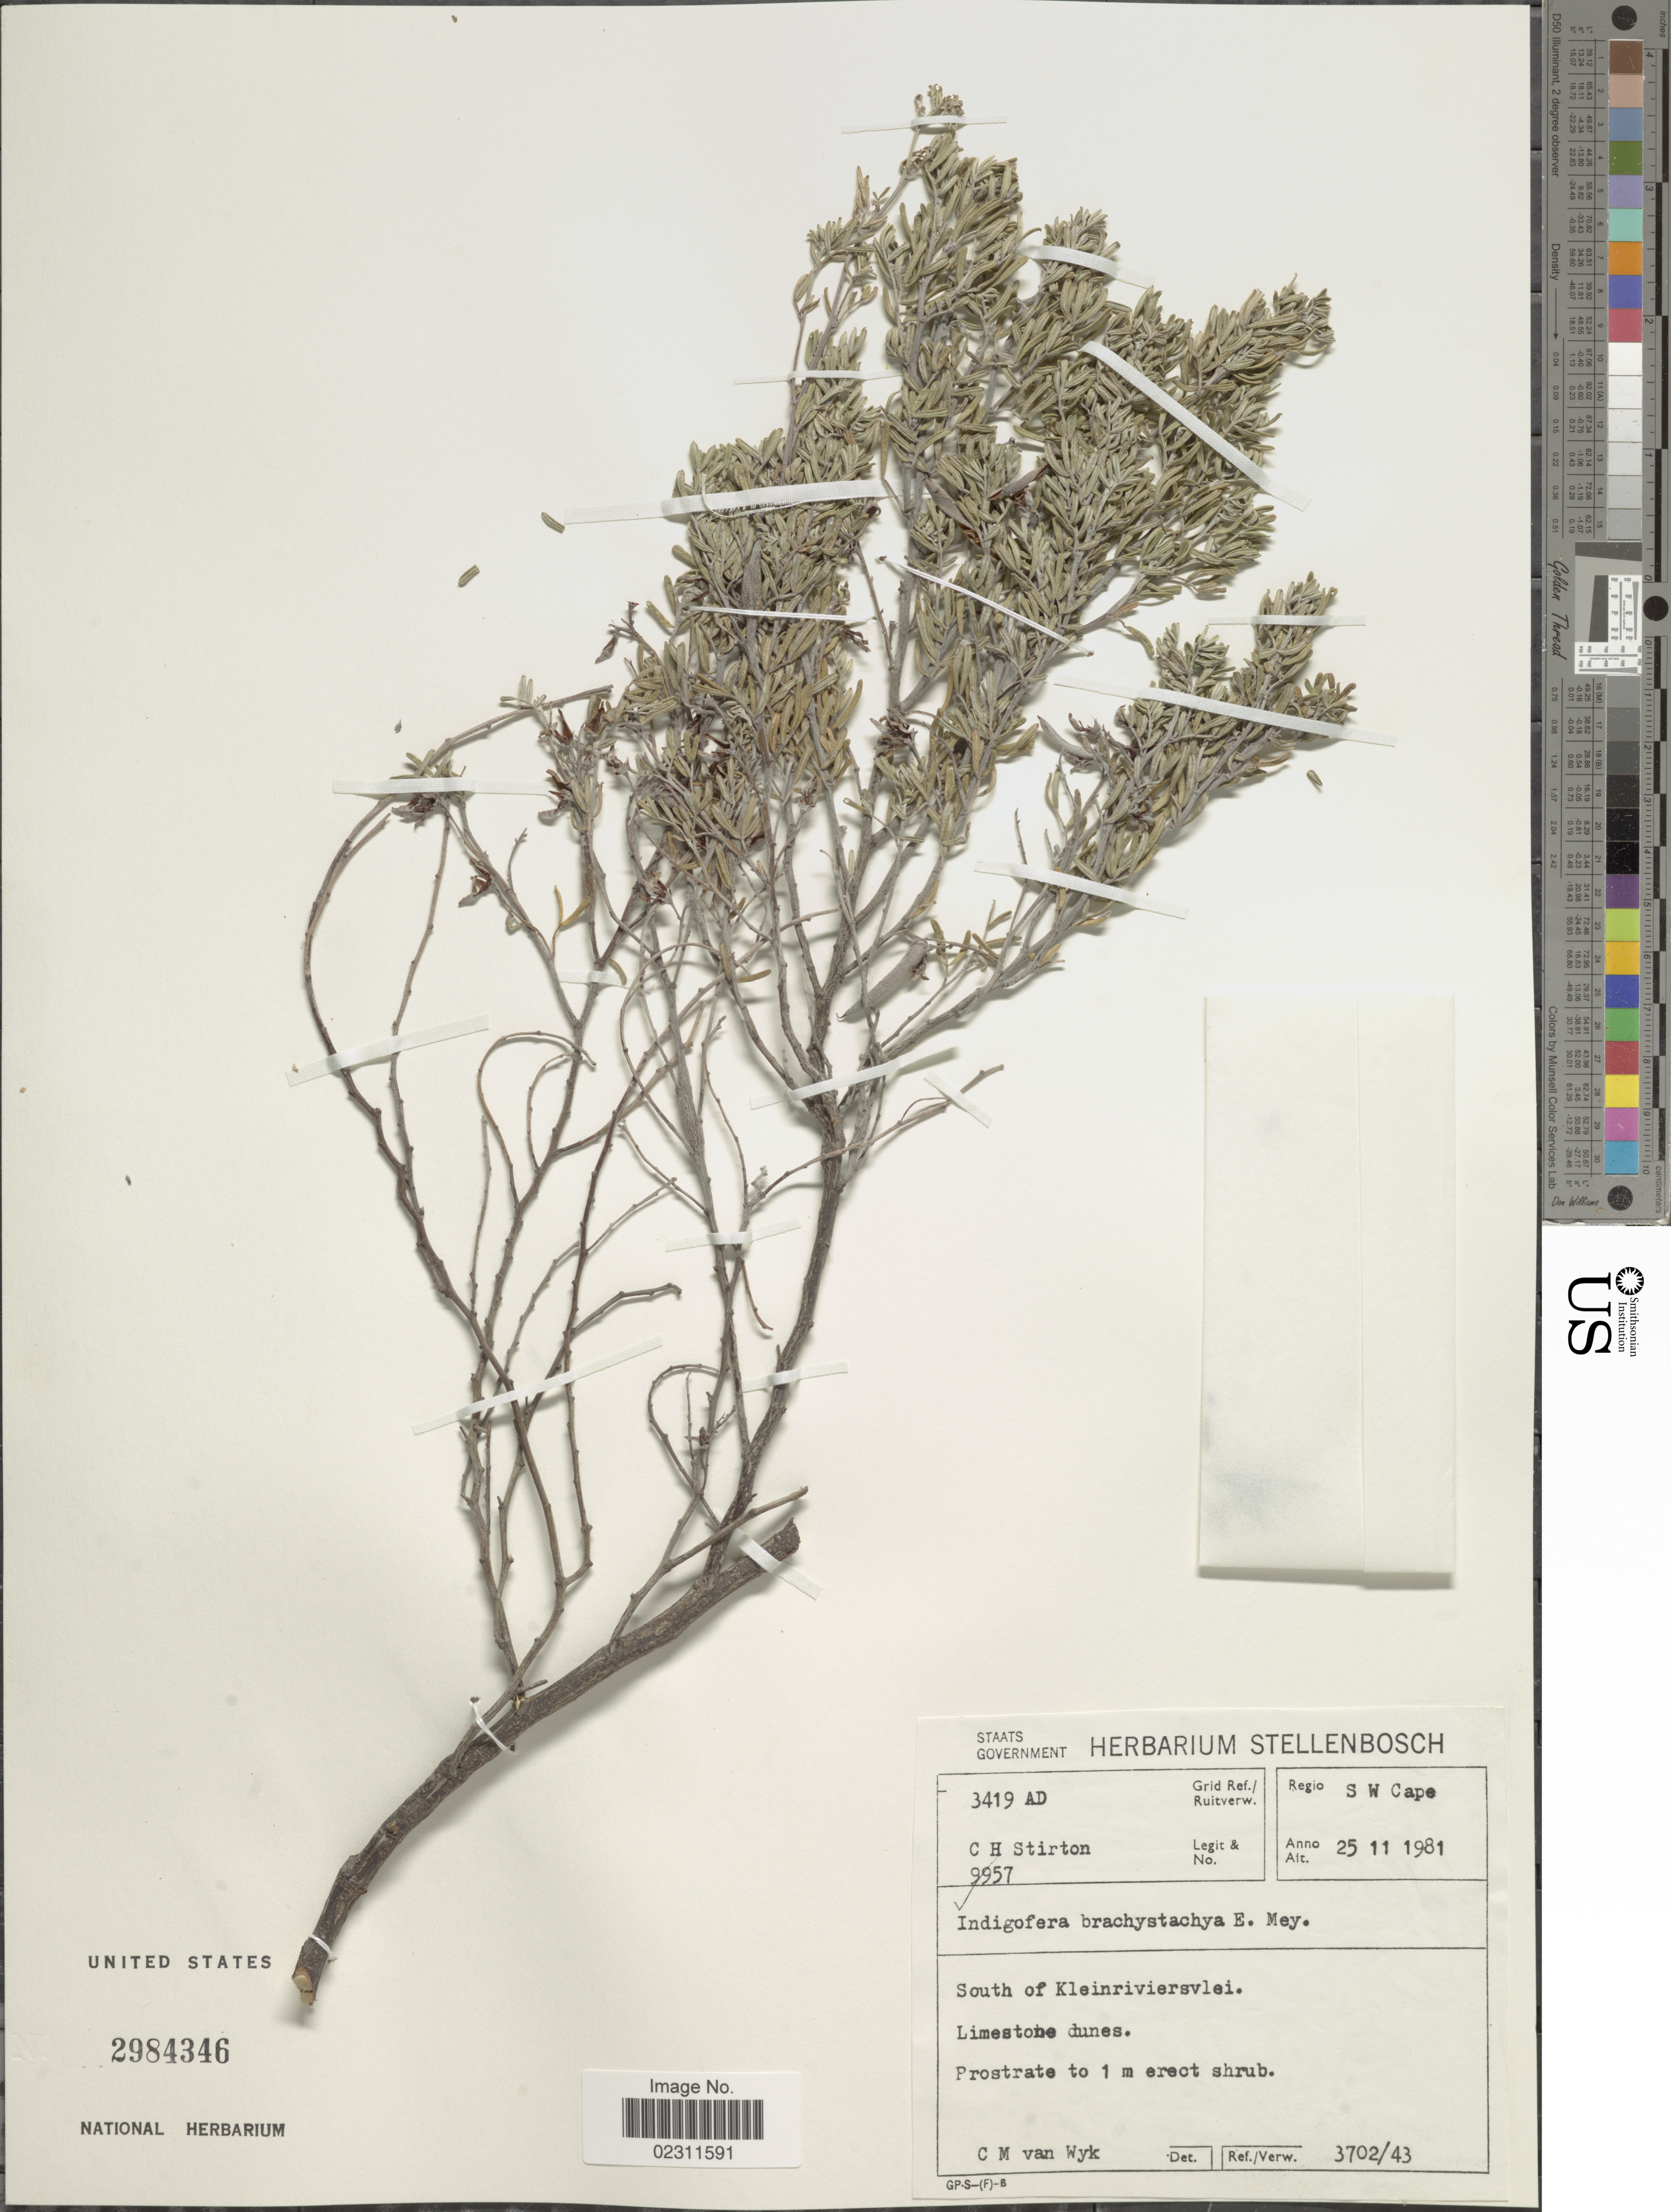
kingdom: Plantae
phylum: Tracheophyta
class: Magnoliopsida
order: Fabales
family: Fabaceae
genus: Indigofera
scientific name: Indigofera brachystachya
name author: (DC.) E. Mey.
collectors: C. H. Stirton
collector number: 9957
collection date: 1981-11-25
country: South Africa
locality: Sw Cape, South of Kleinriviersvlei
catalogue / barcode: US 2984346